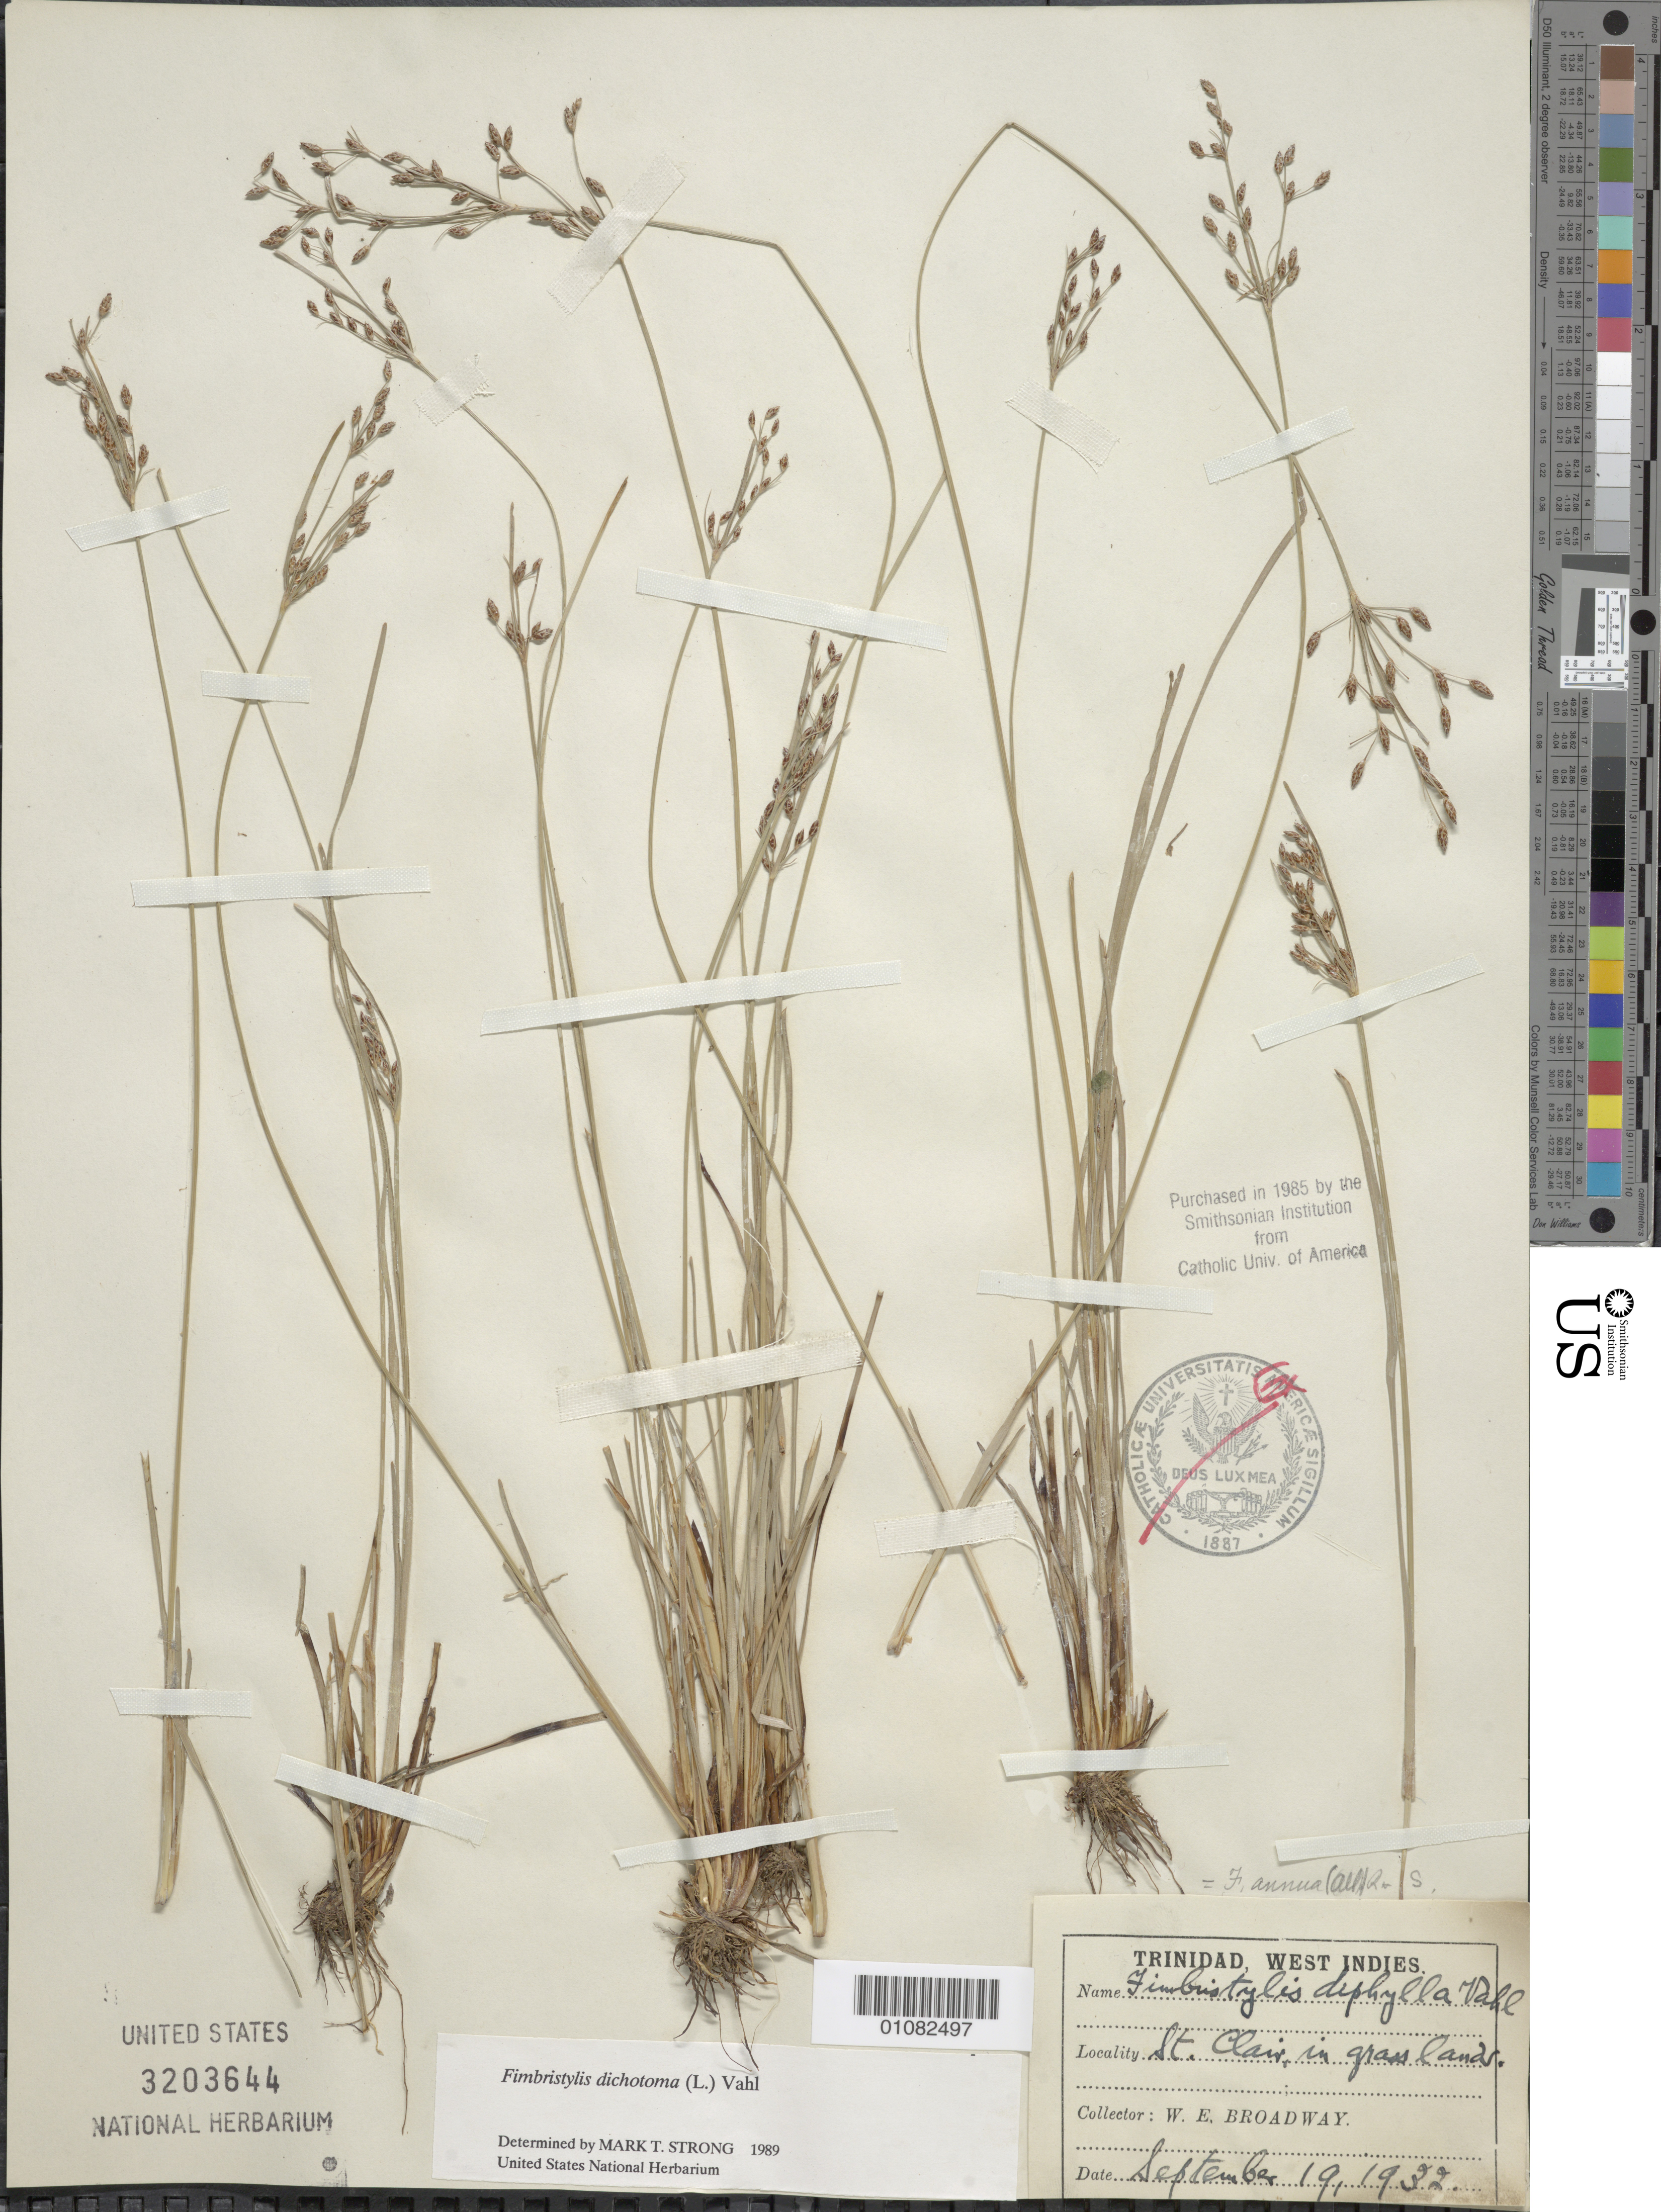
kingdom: Plantae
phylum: Tracheophyta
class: Liliopsida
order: Poales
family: Cyperaceae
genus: Fimbristylis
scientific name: Fimbristylis dichotoma subsp. dichotoma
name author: (L.) Vahl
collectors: W. E. Broadway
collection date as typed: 19 Sep 1932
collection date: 1932-09-19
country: Trinidad and Tobago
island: Trinidad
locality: St. Clair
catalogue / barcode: US 3203644